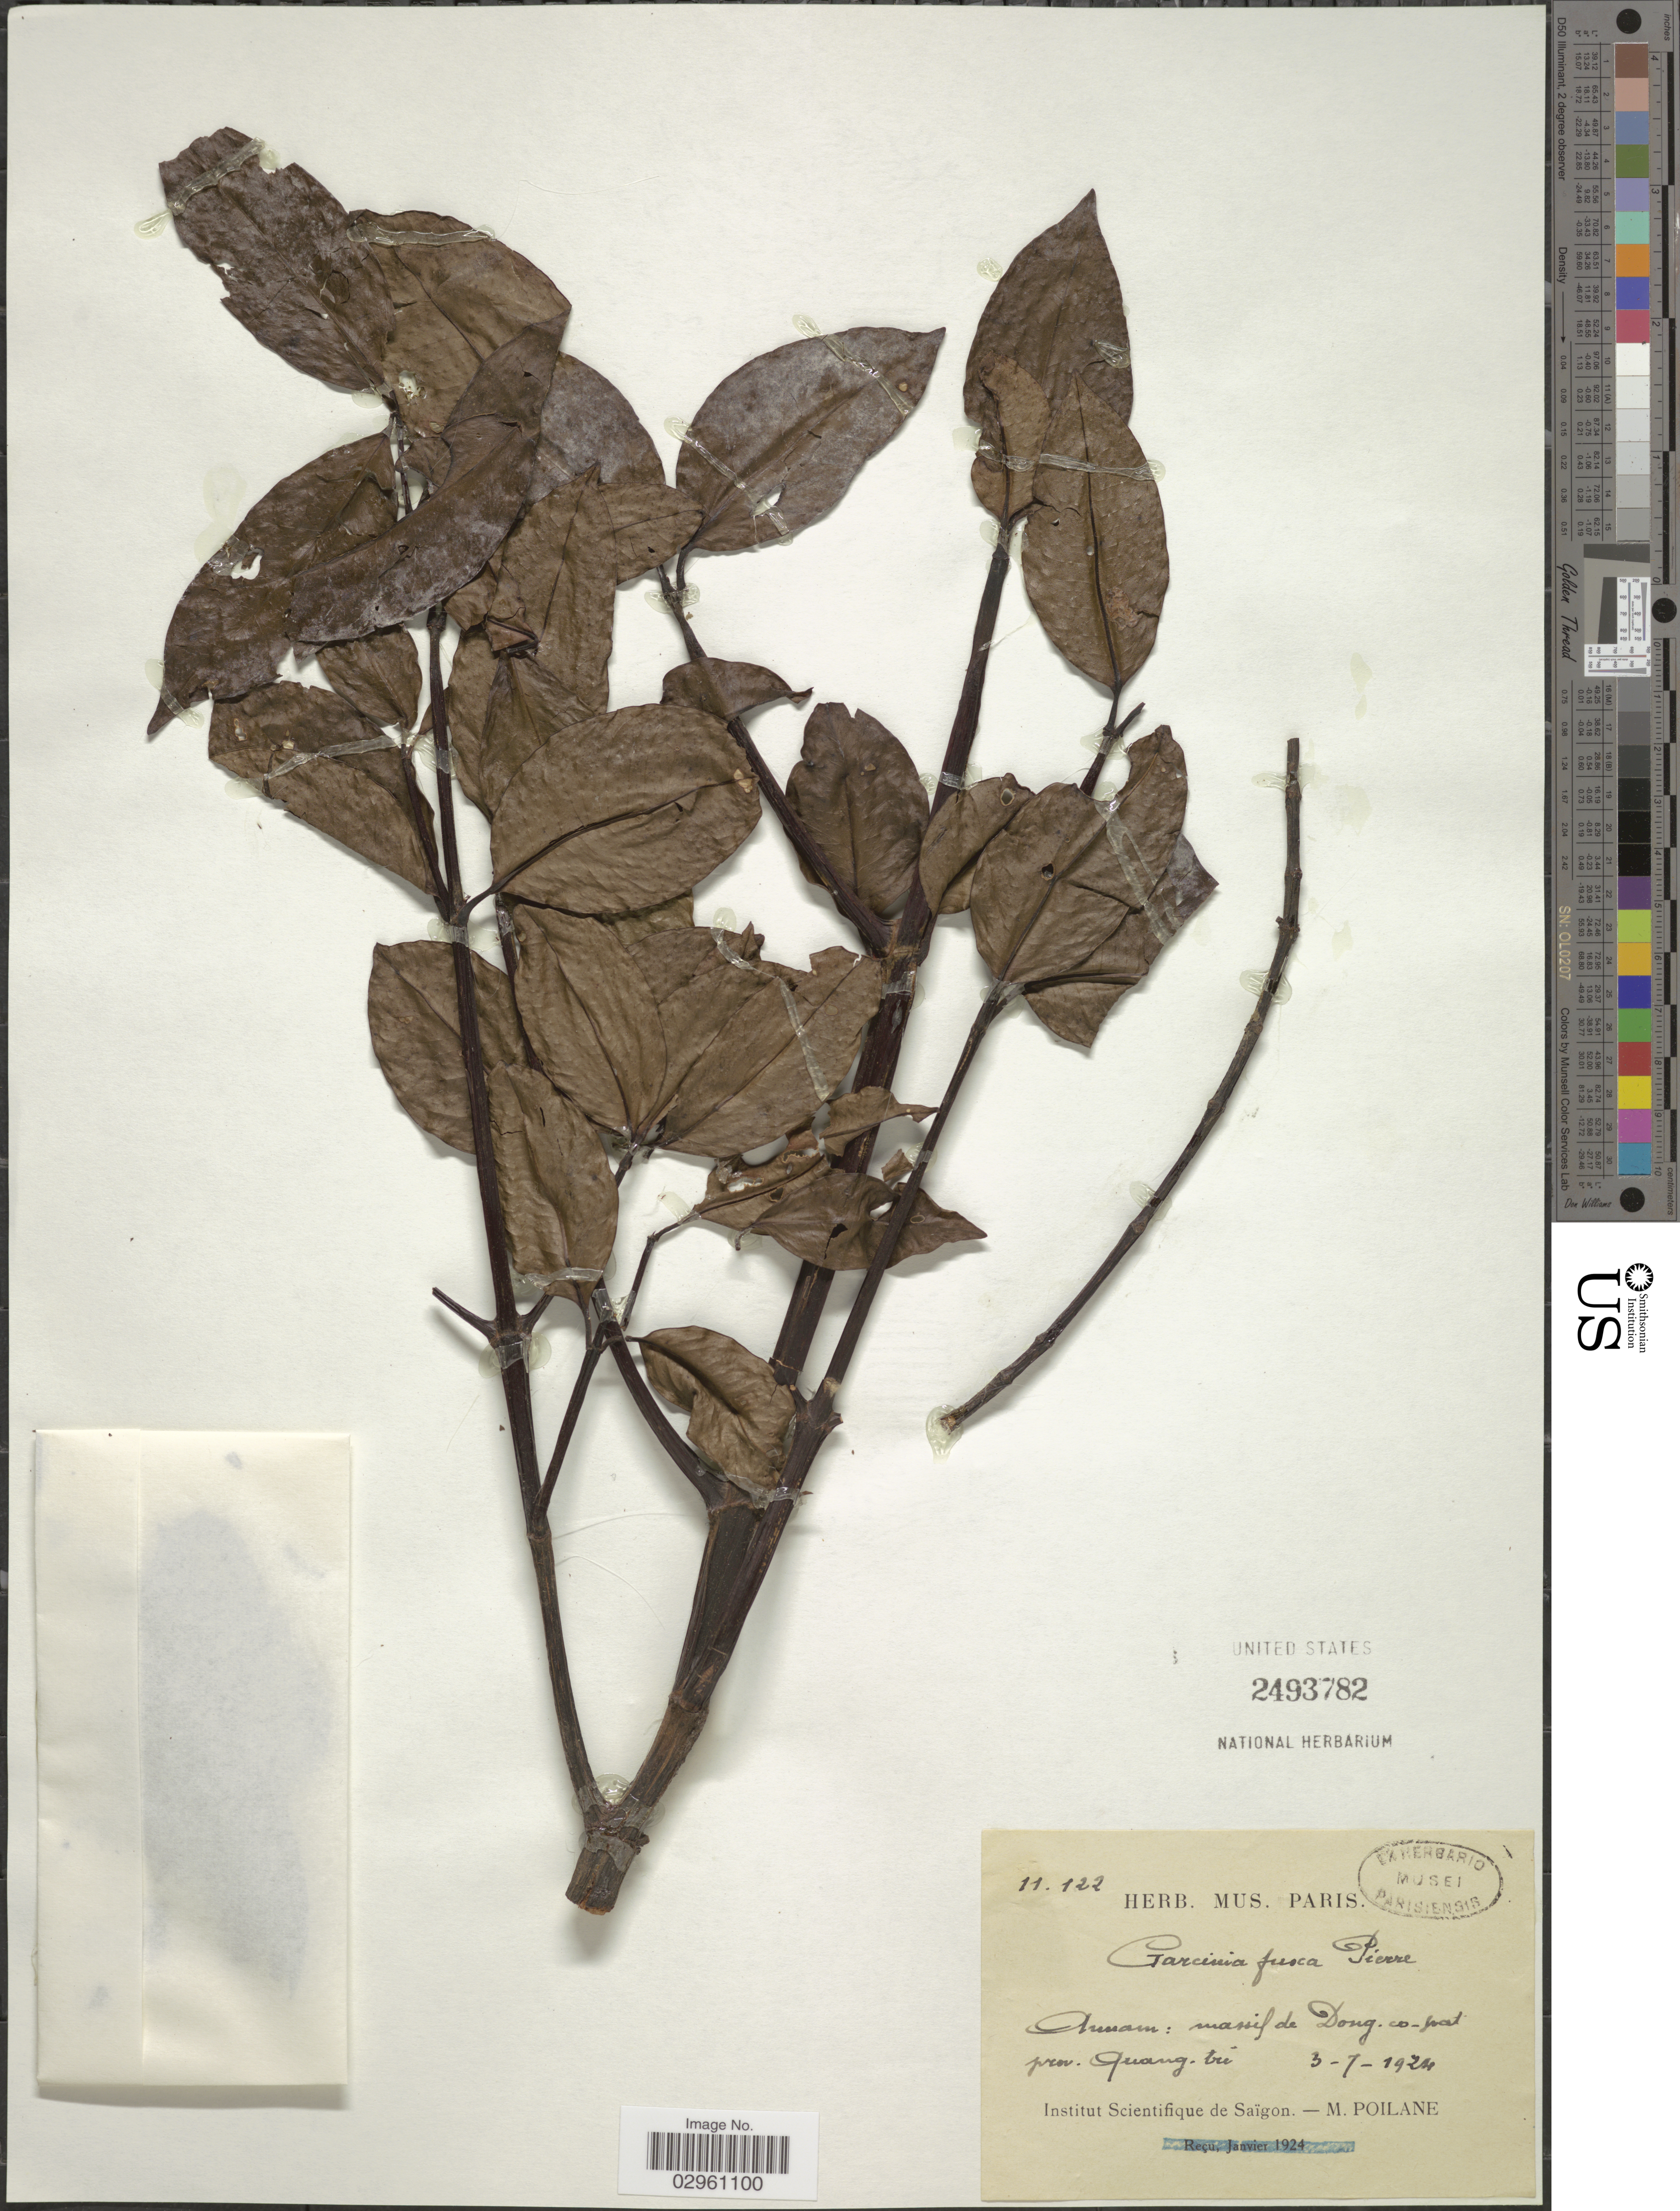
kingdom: Plantae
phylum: Tracheophyta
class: Magnoliopsida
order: Malpighiales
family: Clusiaceae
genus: Garcinia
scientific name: Garcinia fusca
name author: Pierre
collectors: M. Poilane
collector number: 11122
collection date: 1924-07-03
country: Vietnam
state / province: Quang Tri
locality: Annam: massif de Dong-co-pat prov. Quang-tri.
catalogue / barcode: US 2493782